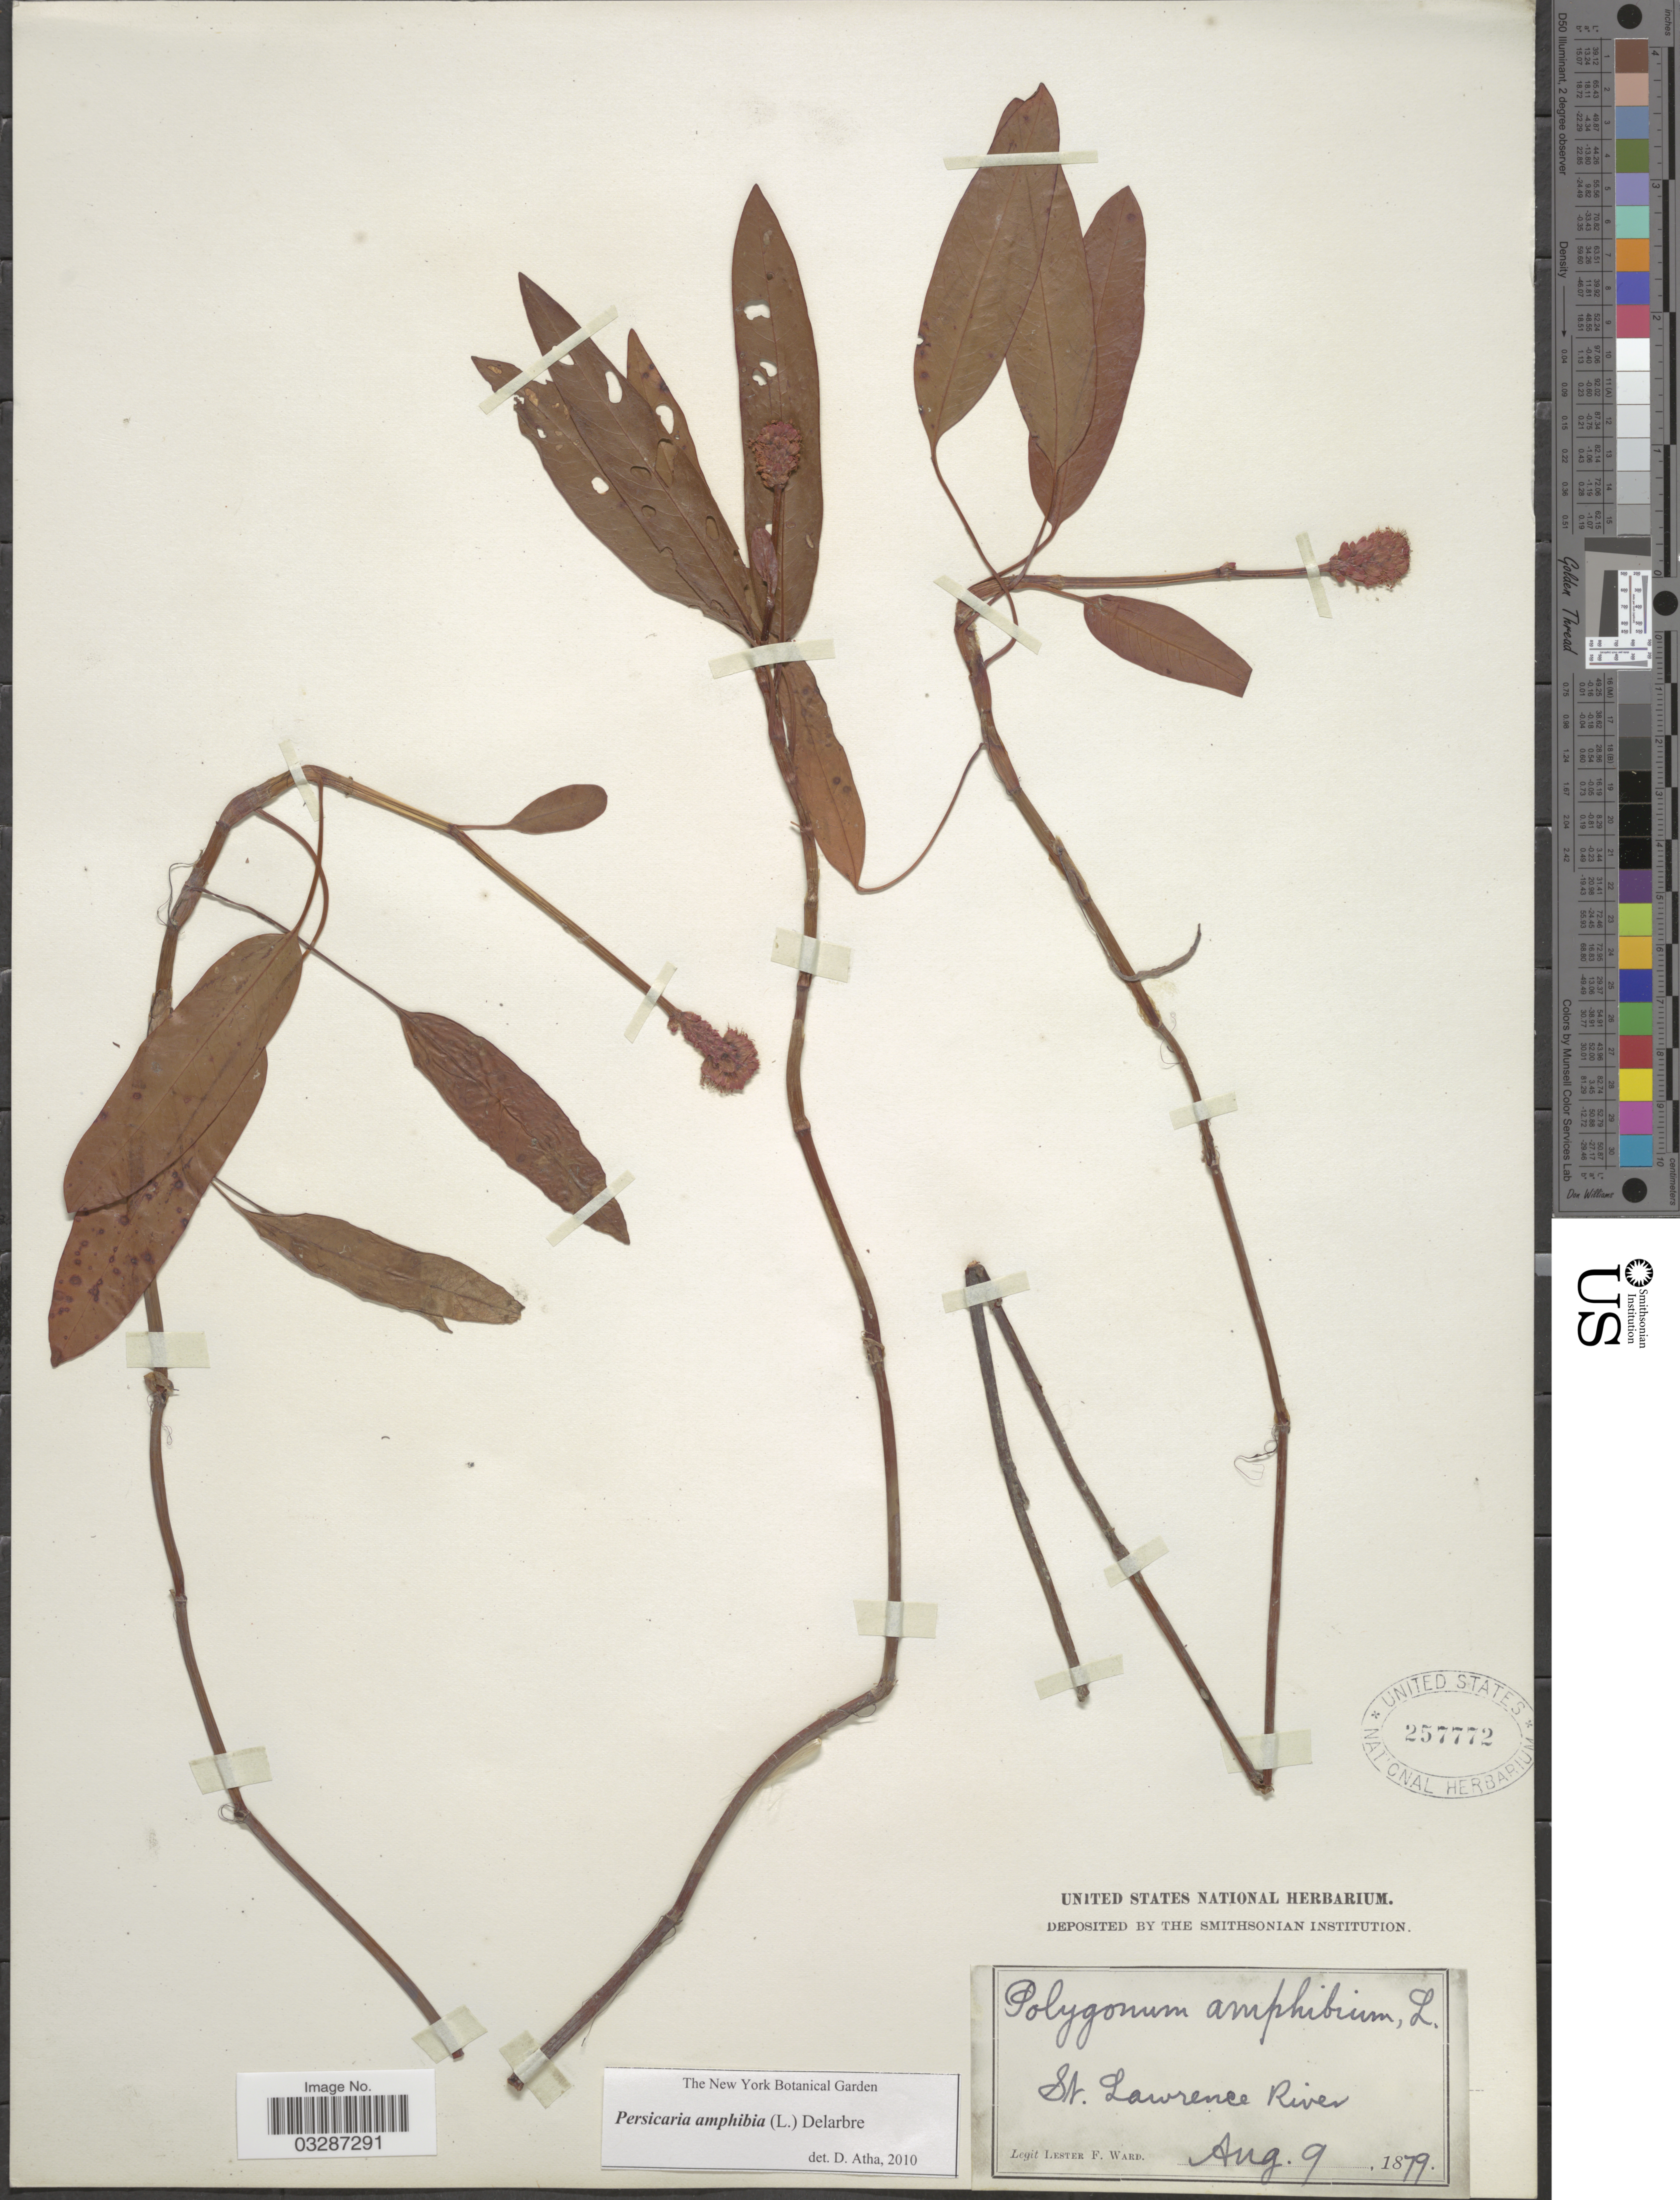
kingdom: Plantae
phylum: Tracheophyta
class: Magnoliopsida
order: Caryophyllales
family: Polygonaceae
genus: Persicaria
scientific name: Persicaria amphibia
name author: (L.) Delarbre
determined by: Atha, D. E.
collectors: L. F. Ward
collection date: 1879-08-09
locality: St. Lawrence River.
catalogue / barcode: US 257772